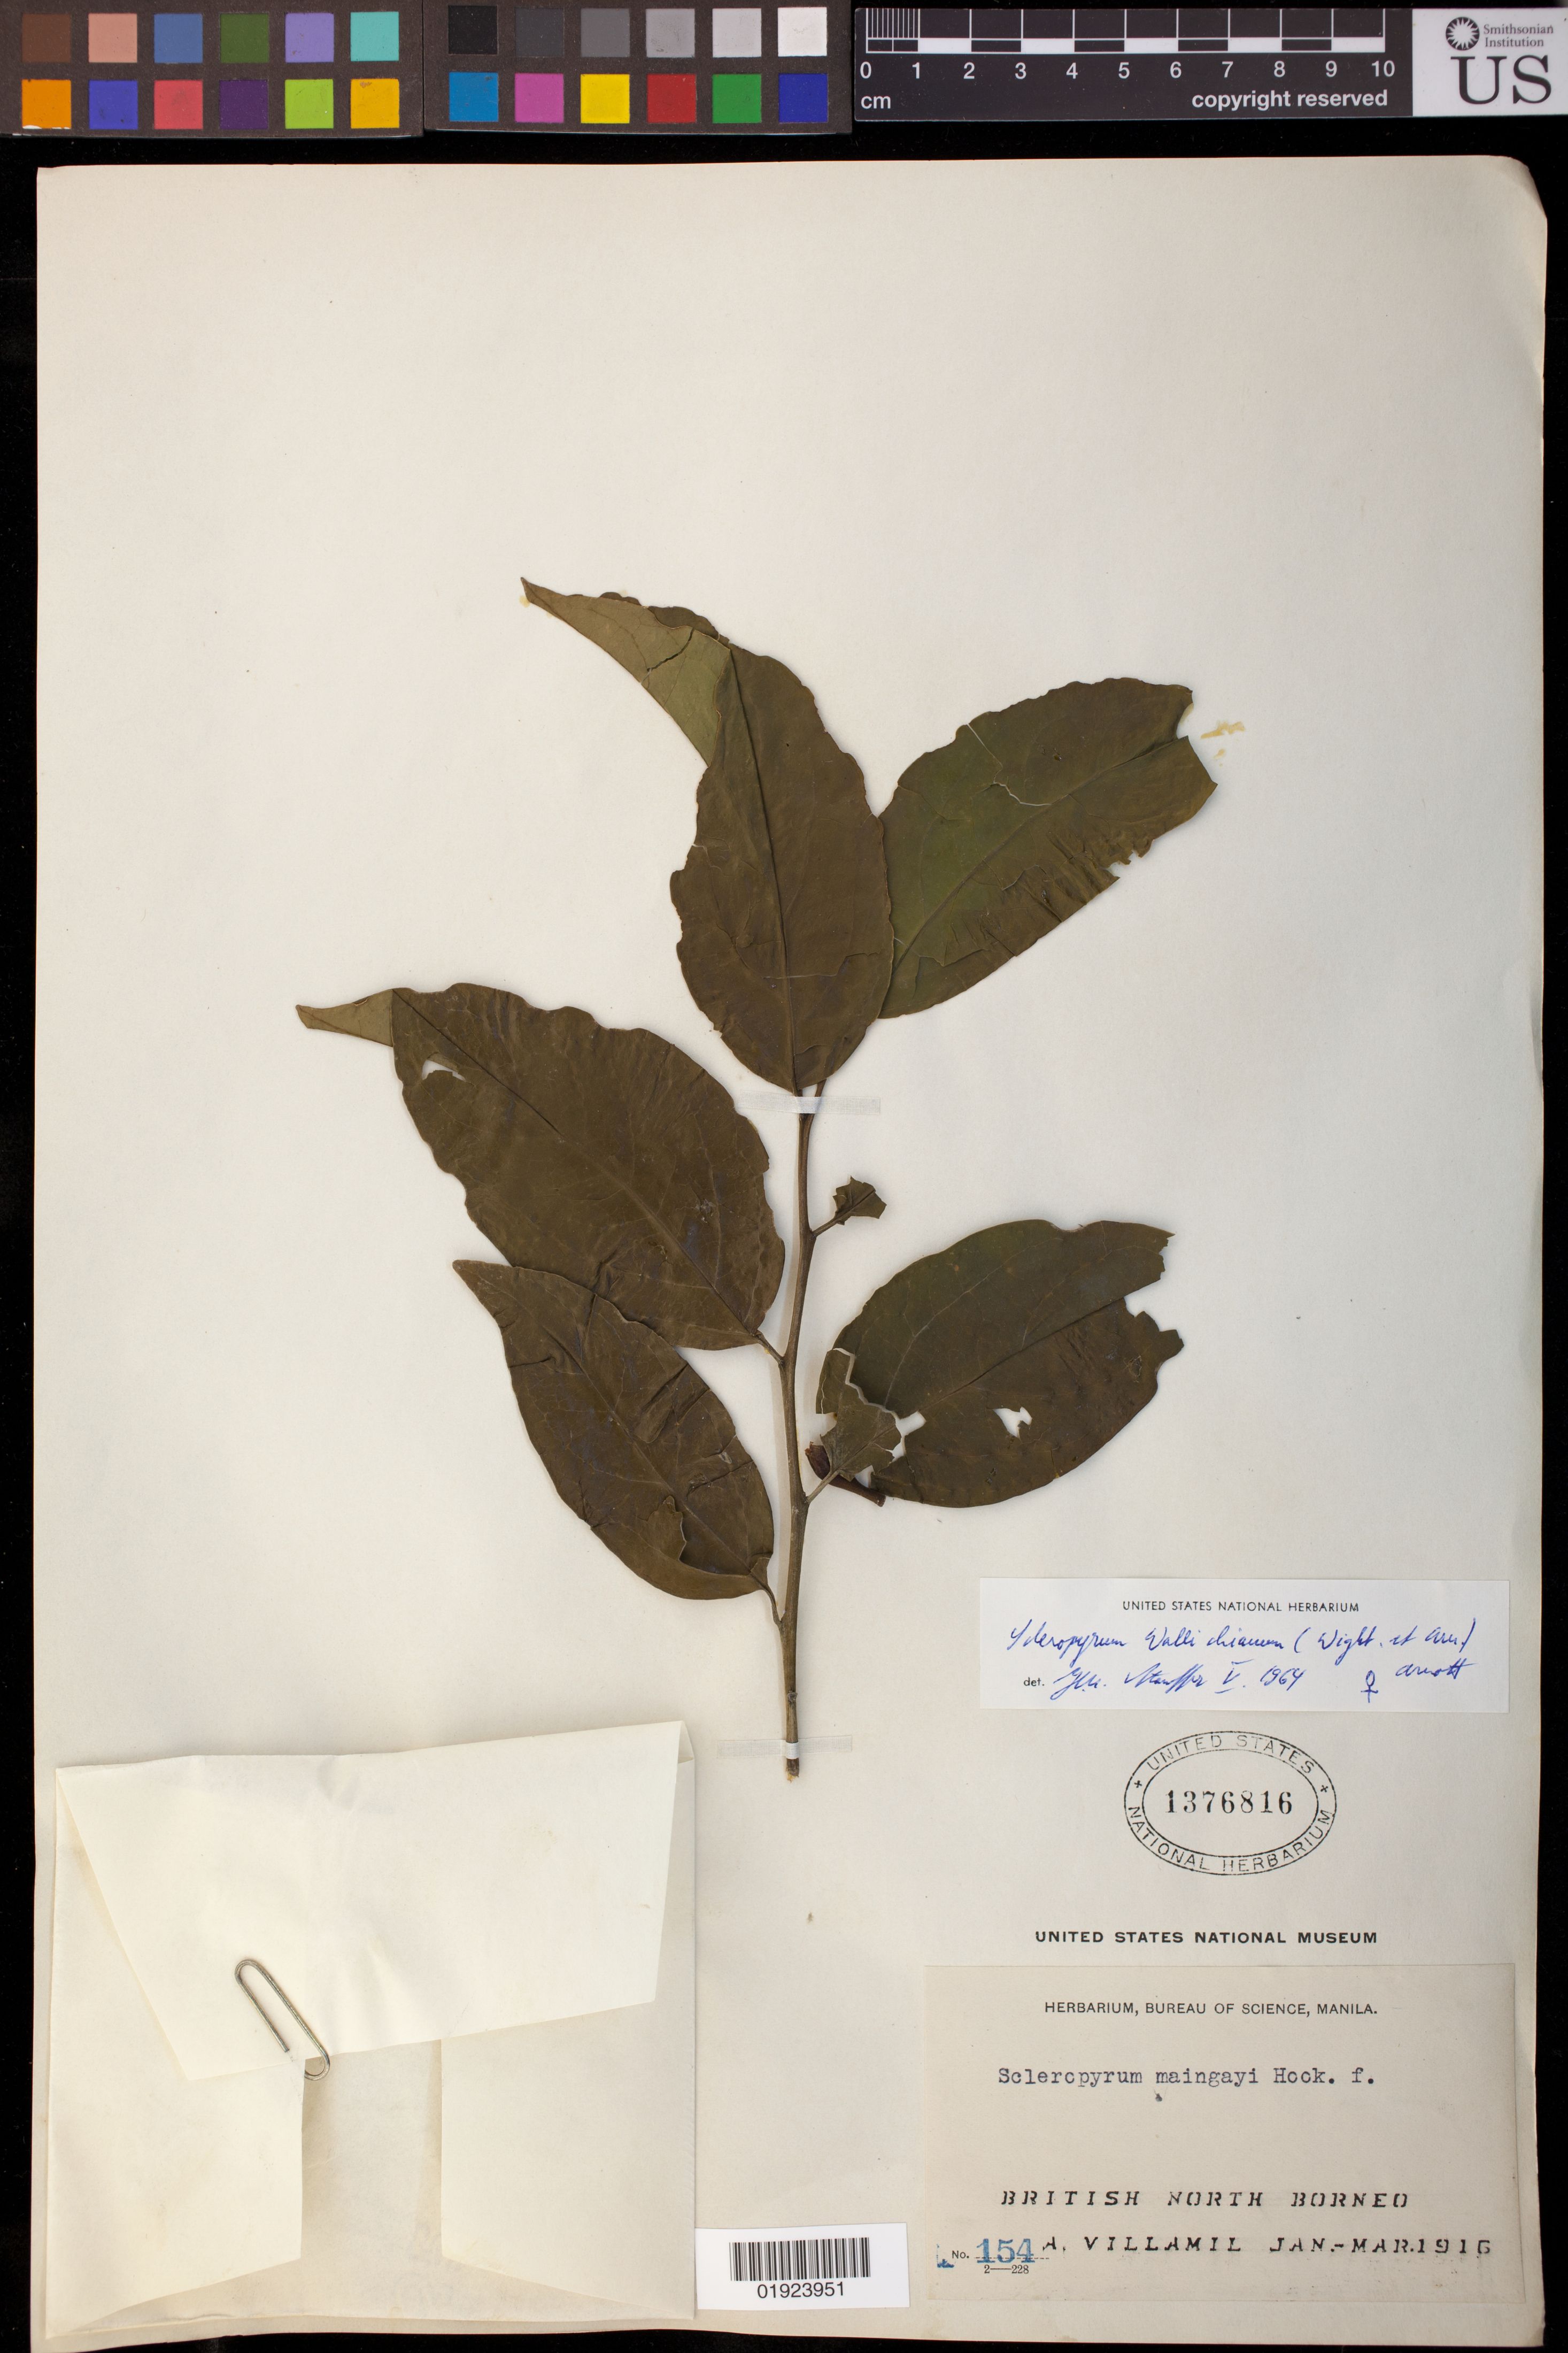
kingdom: Plantae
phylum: Tracheophyta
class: Magnoliopsida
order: Santalales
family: Cervantesiaceae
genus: Scleropyrum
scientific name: Scleropyrum wallichianum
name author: (Wight & Arn.) Arn.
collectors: A. Villamil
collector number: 154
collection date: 1916-01/1916-03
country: Malaysia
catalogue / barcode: US 1376816